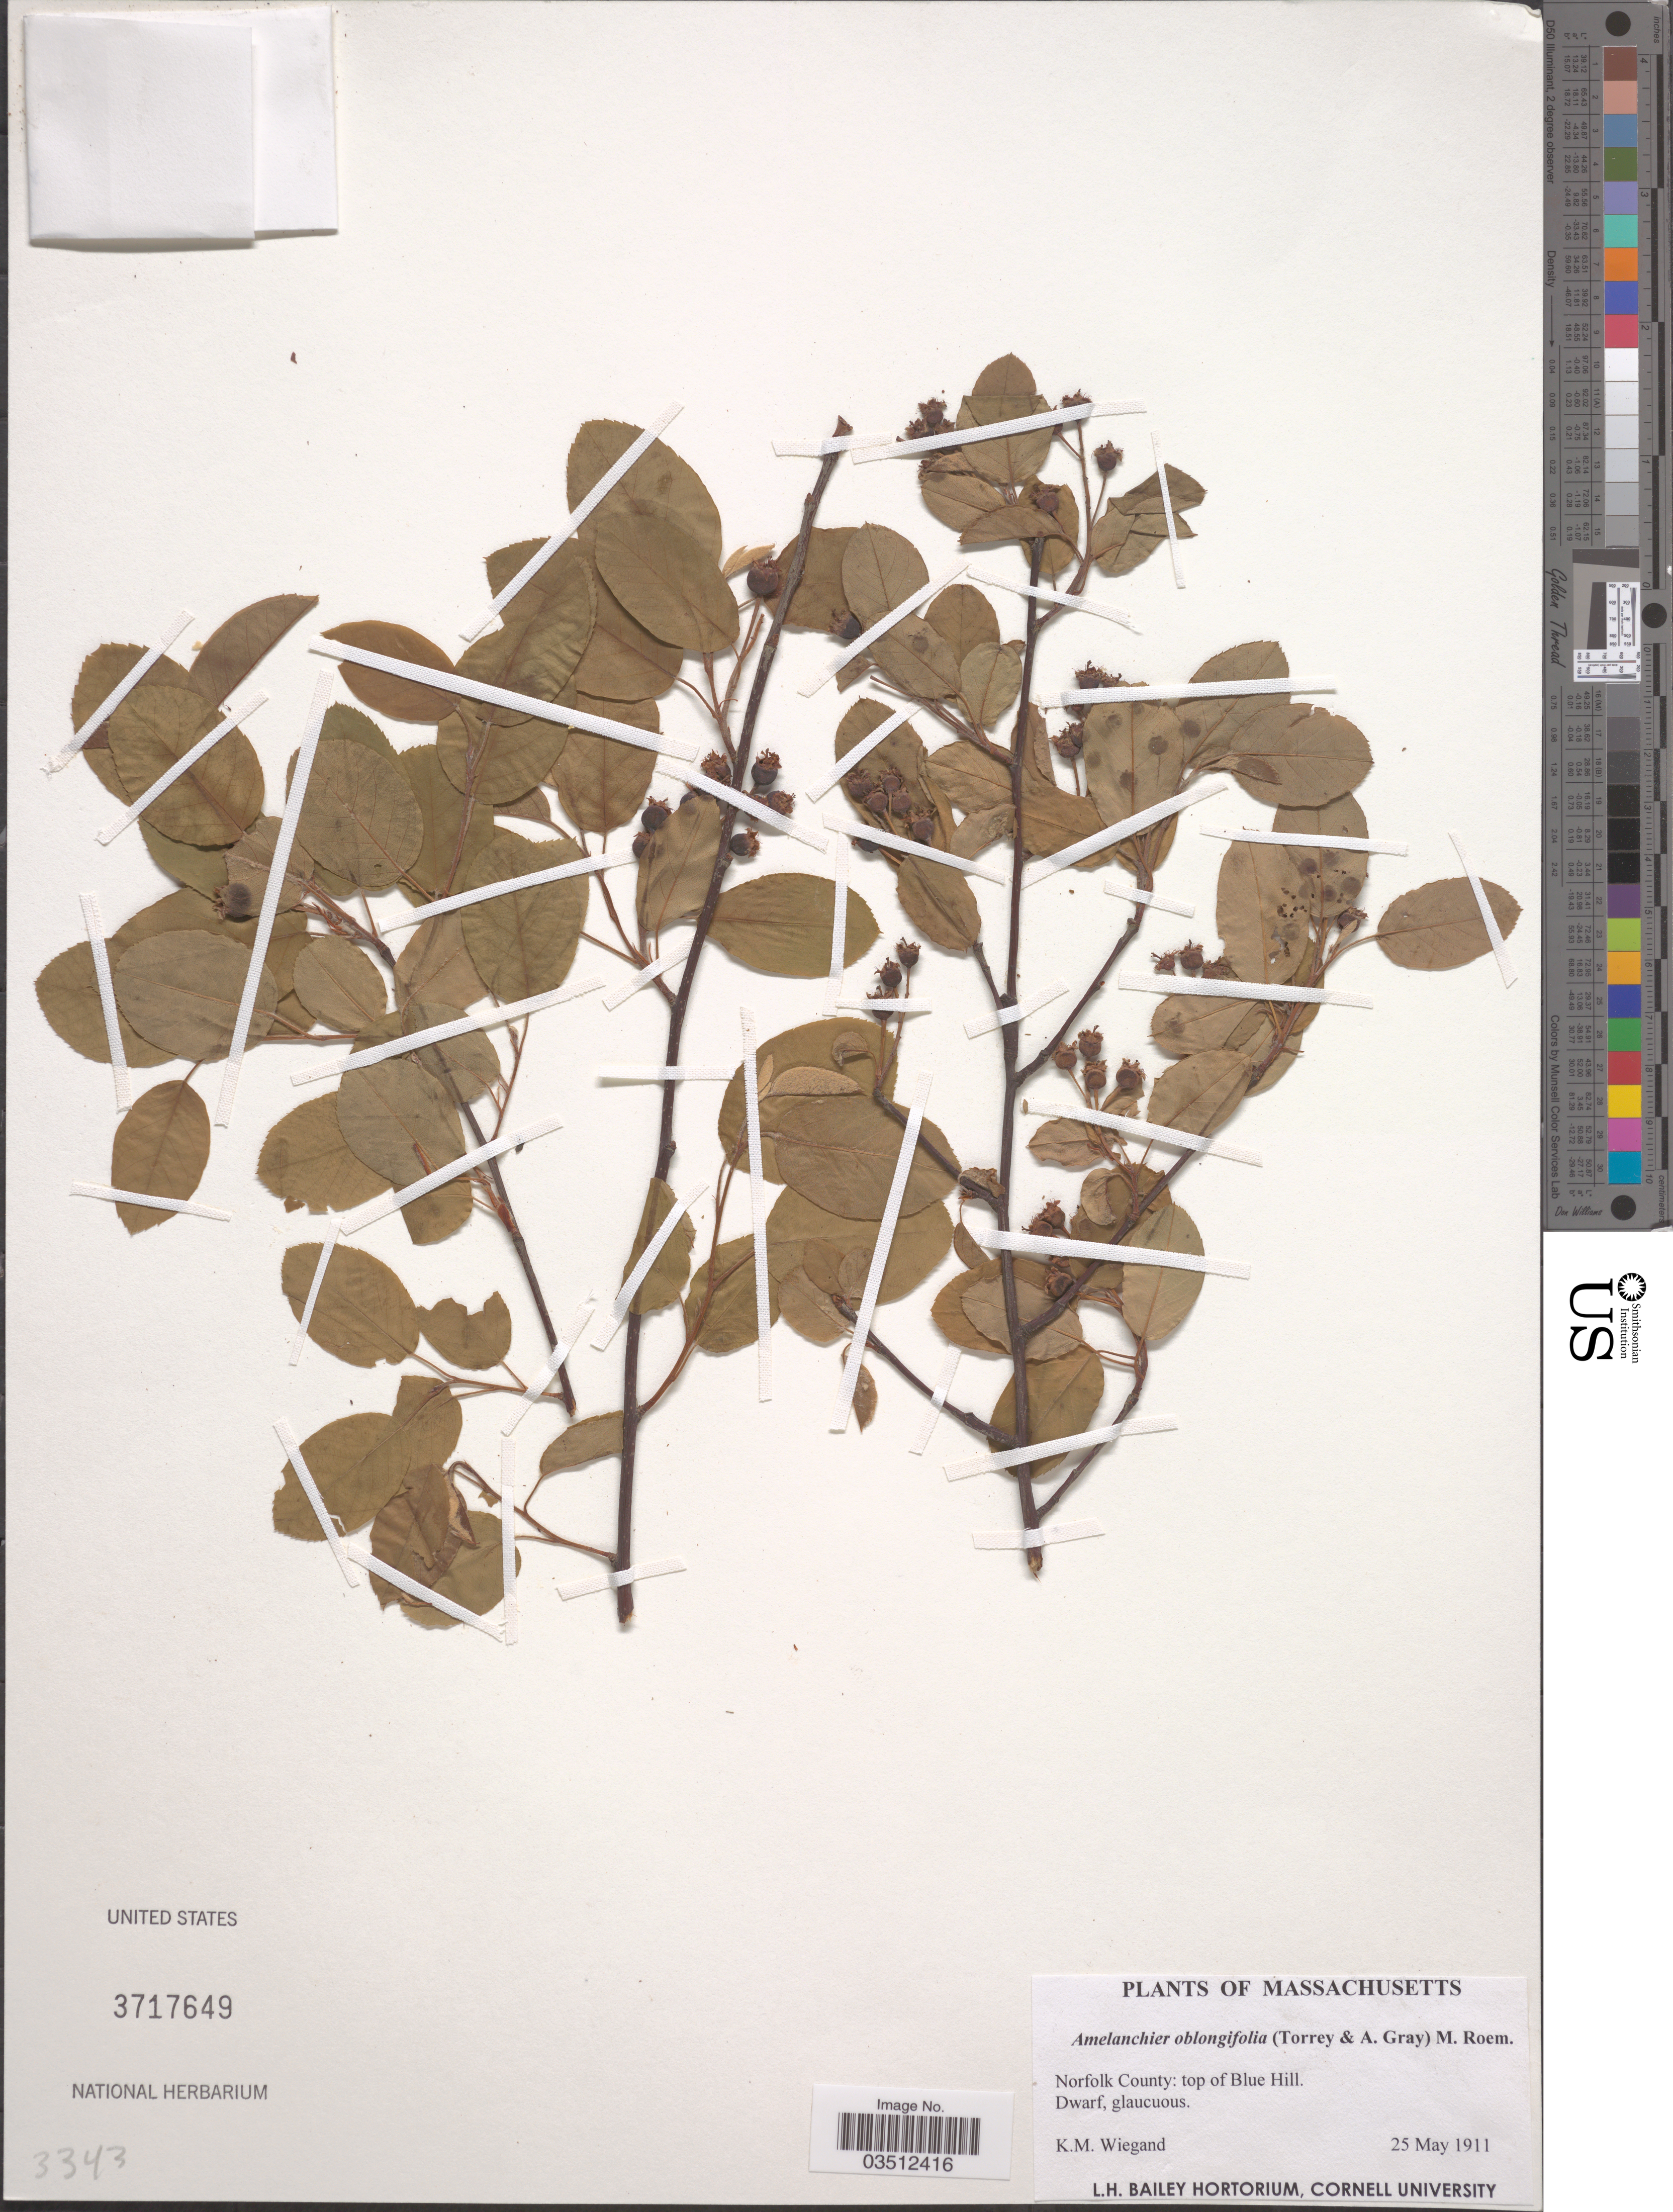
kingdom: Plantae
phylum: Tracheophyta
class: Magnoliopsida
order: Rosales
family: Rosaceae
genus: Amelanchier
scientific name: Amelanchier oblongifolia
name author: (Torr. & A. Gray) M. Roem.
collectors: K. M. Wiegand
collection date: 1911-05-25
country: United States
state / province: Massachusetts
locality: Norfolk County: top of Blue Hill.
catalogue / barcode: US 3717649